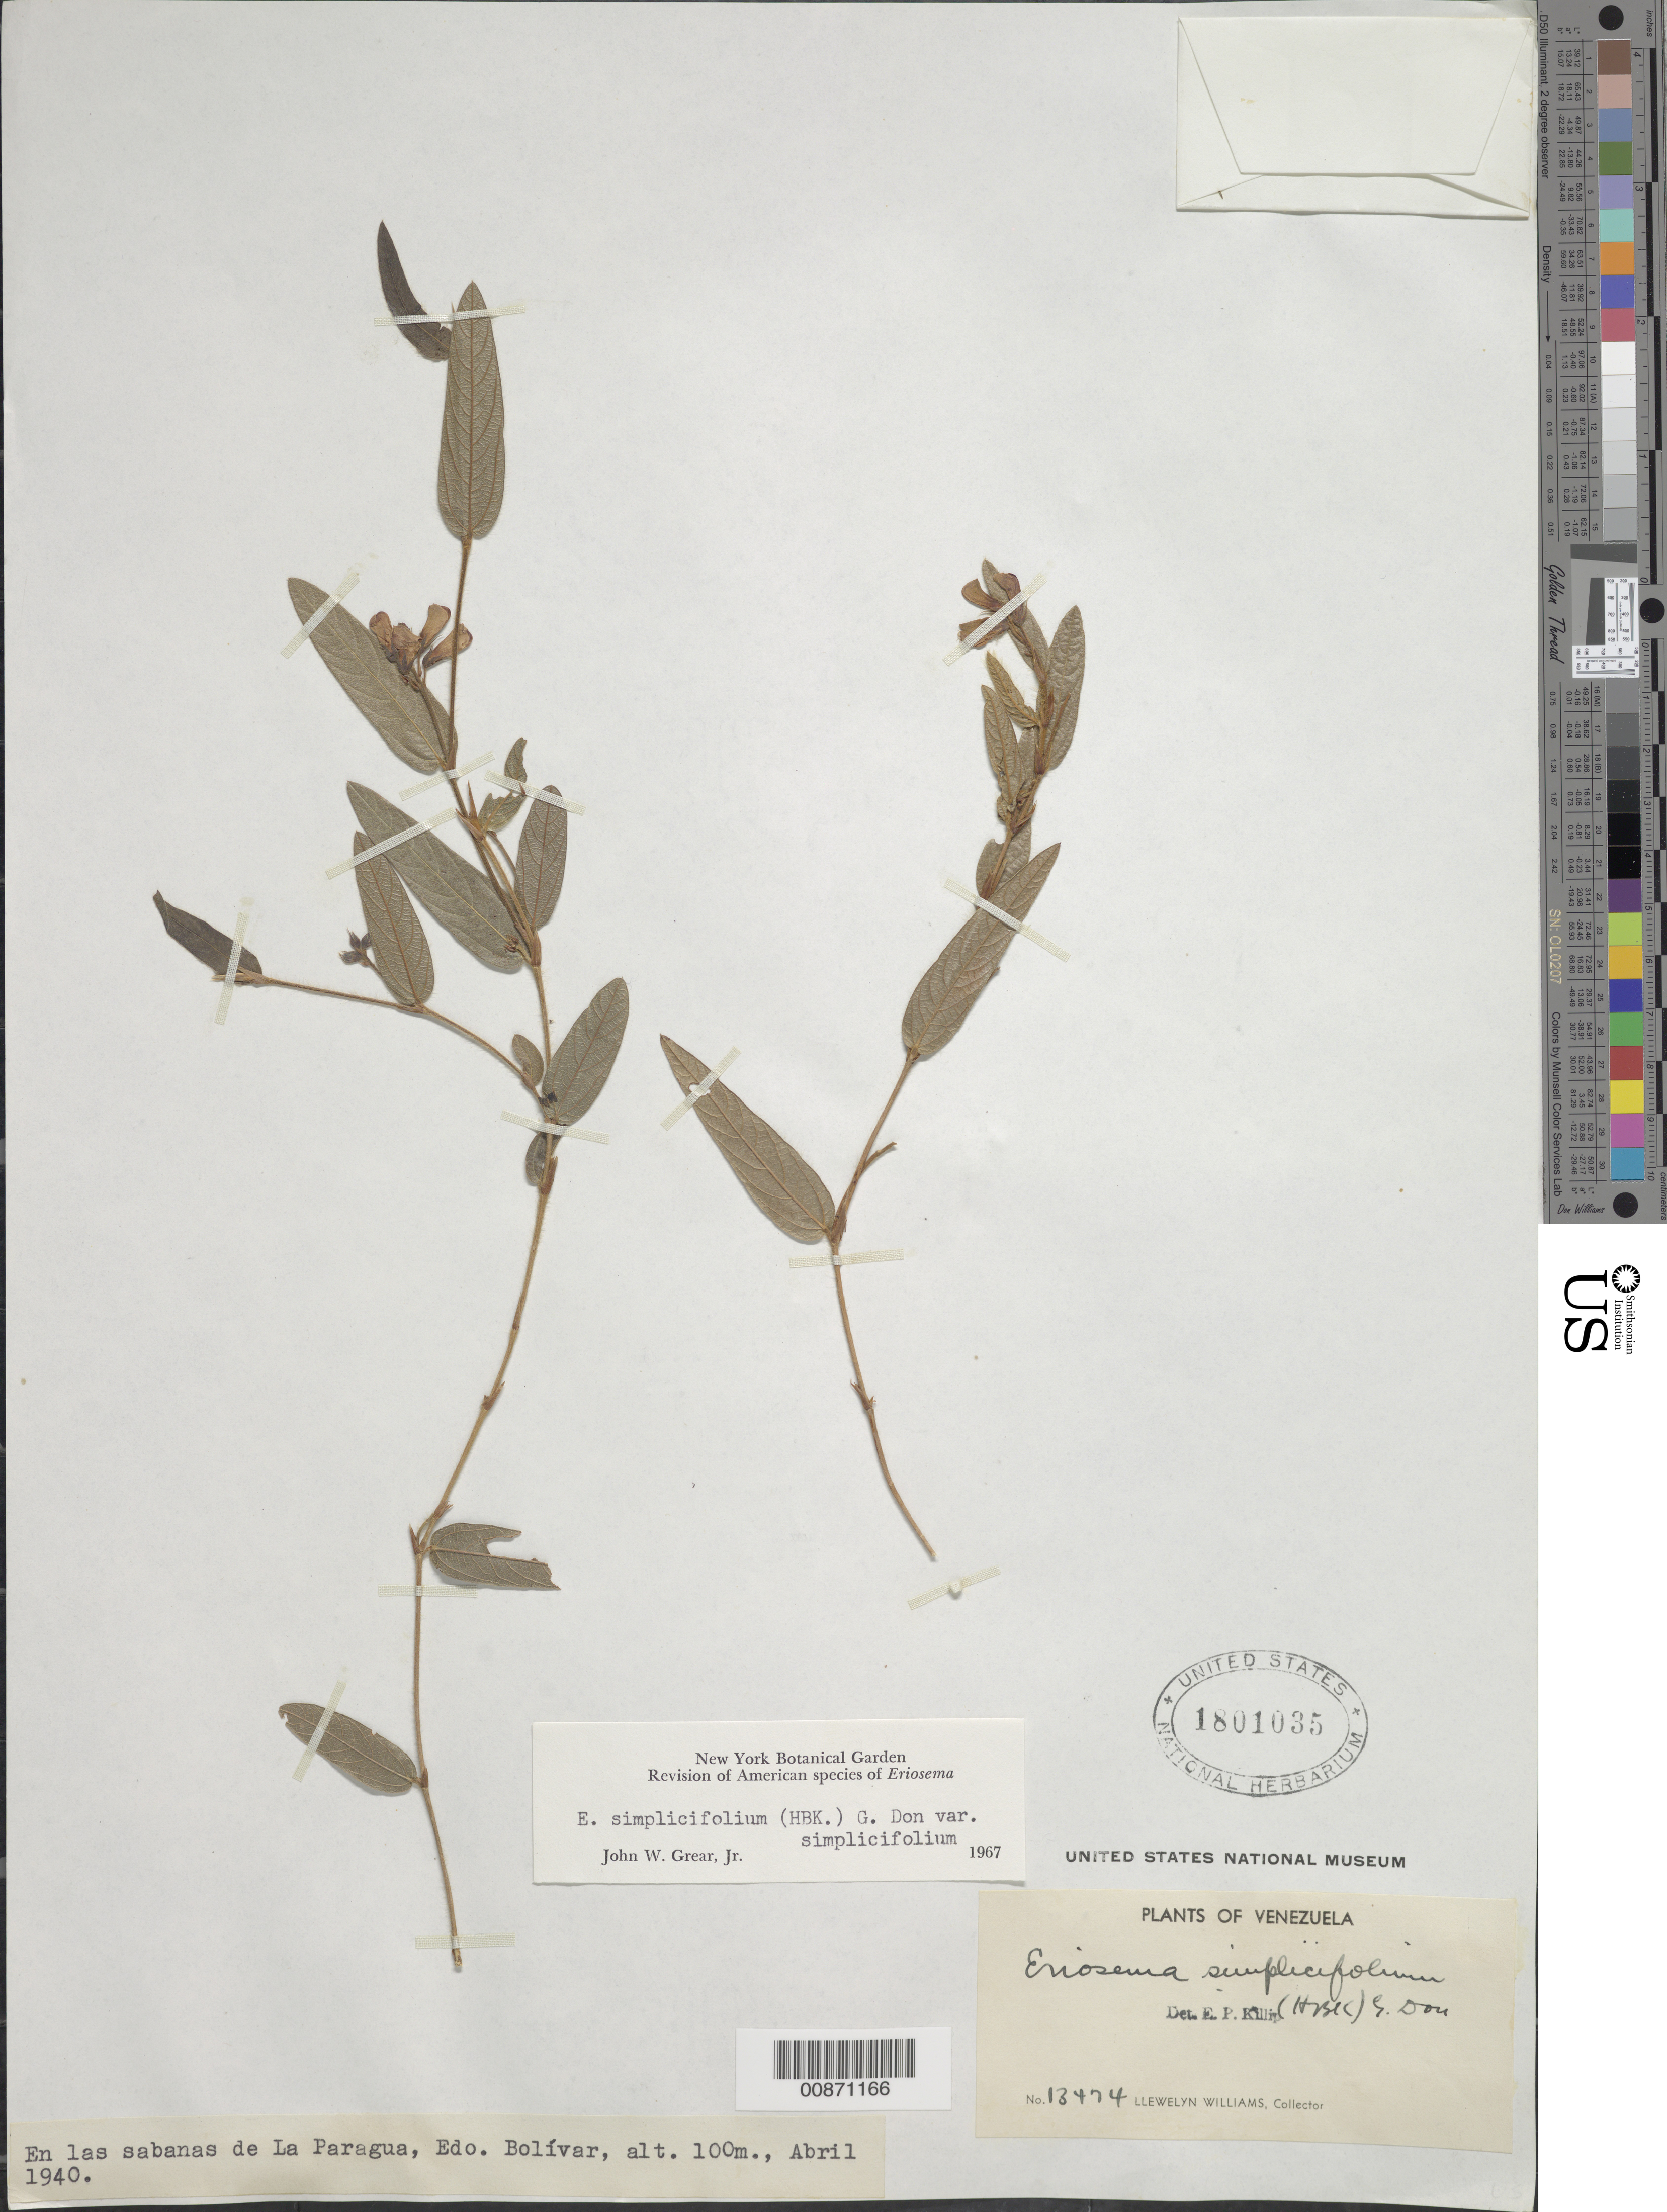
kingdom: Plantae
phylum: Tracheophyta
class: Magnoliopsida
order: Fabales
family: Fabaceae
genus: Eriosema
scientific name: Eriosema simplicifolium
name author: (Kunth) G. Don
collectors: Ll. Williams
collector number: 13474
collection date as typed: Apr-40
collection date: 1940-04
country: Venezuela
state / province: Bolívar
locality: La Paragua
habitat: Sabanas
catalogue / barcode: US 1801035